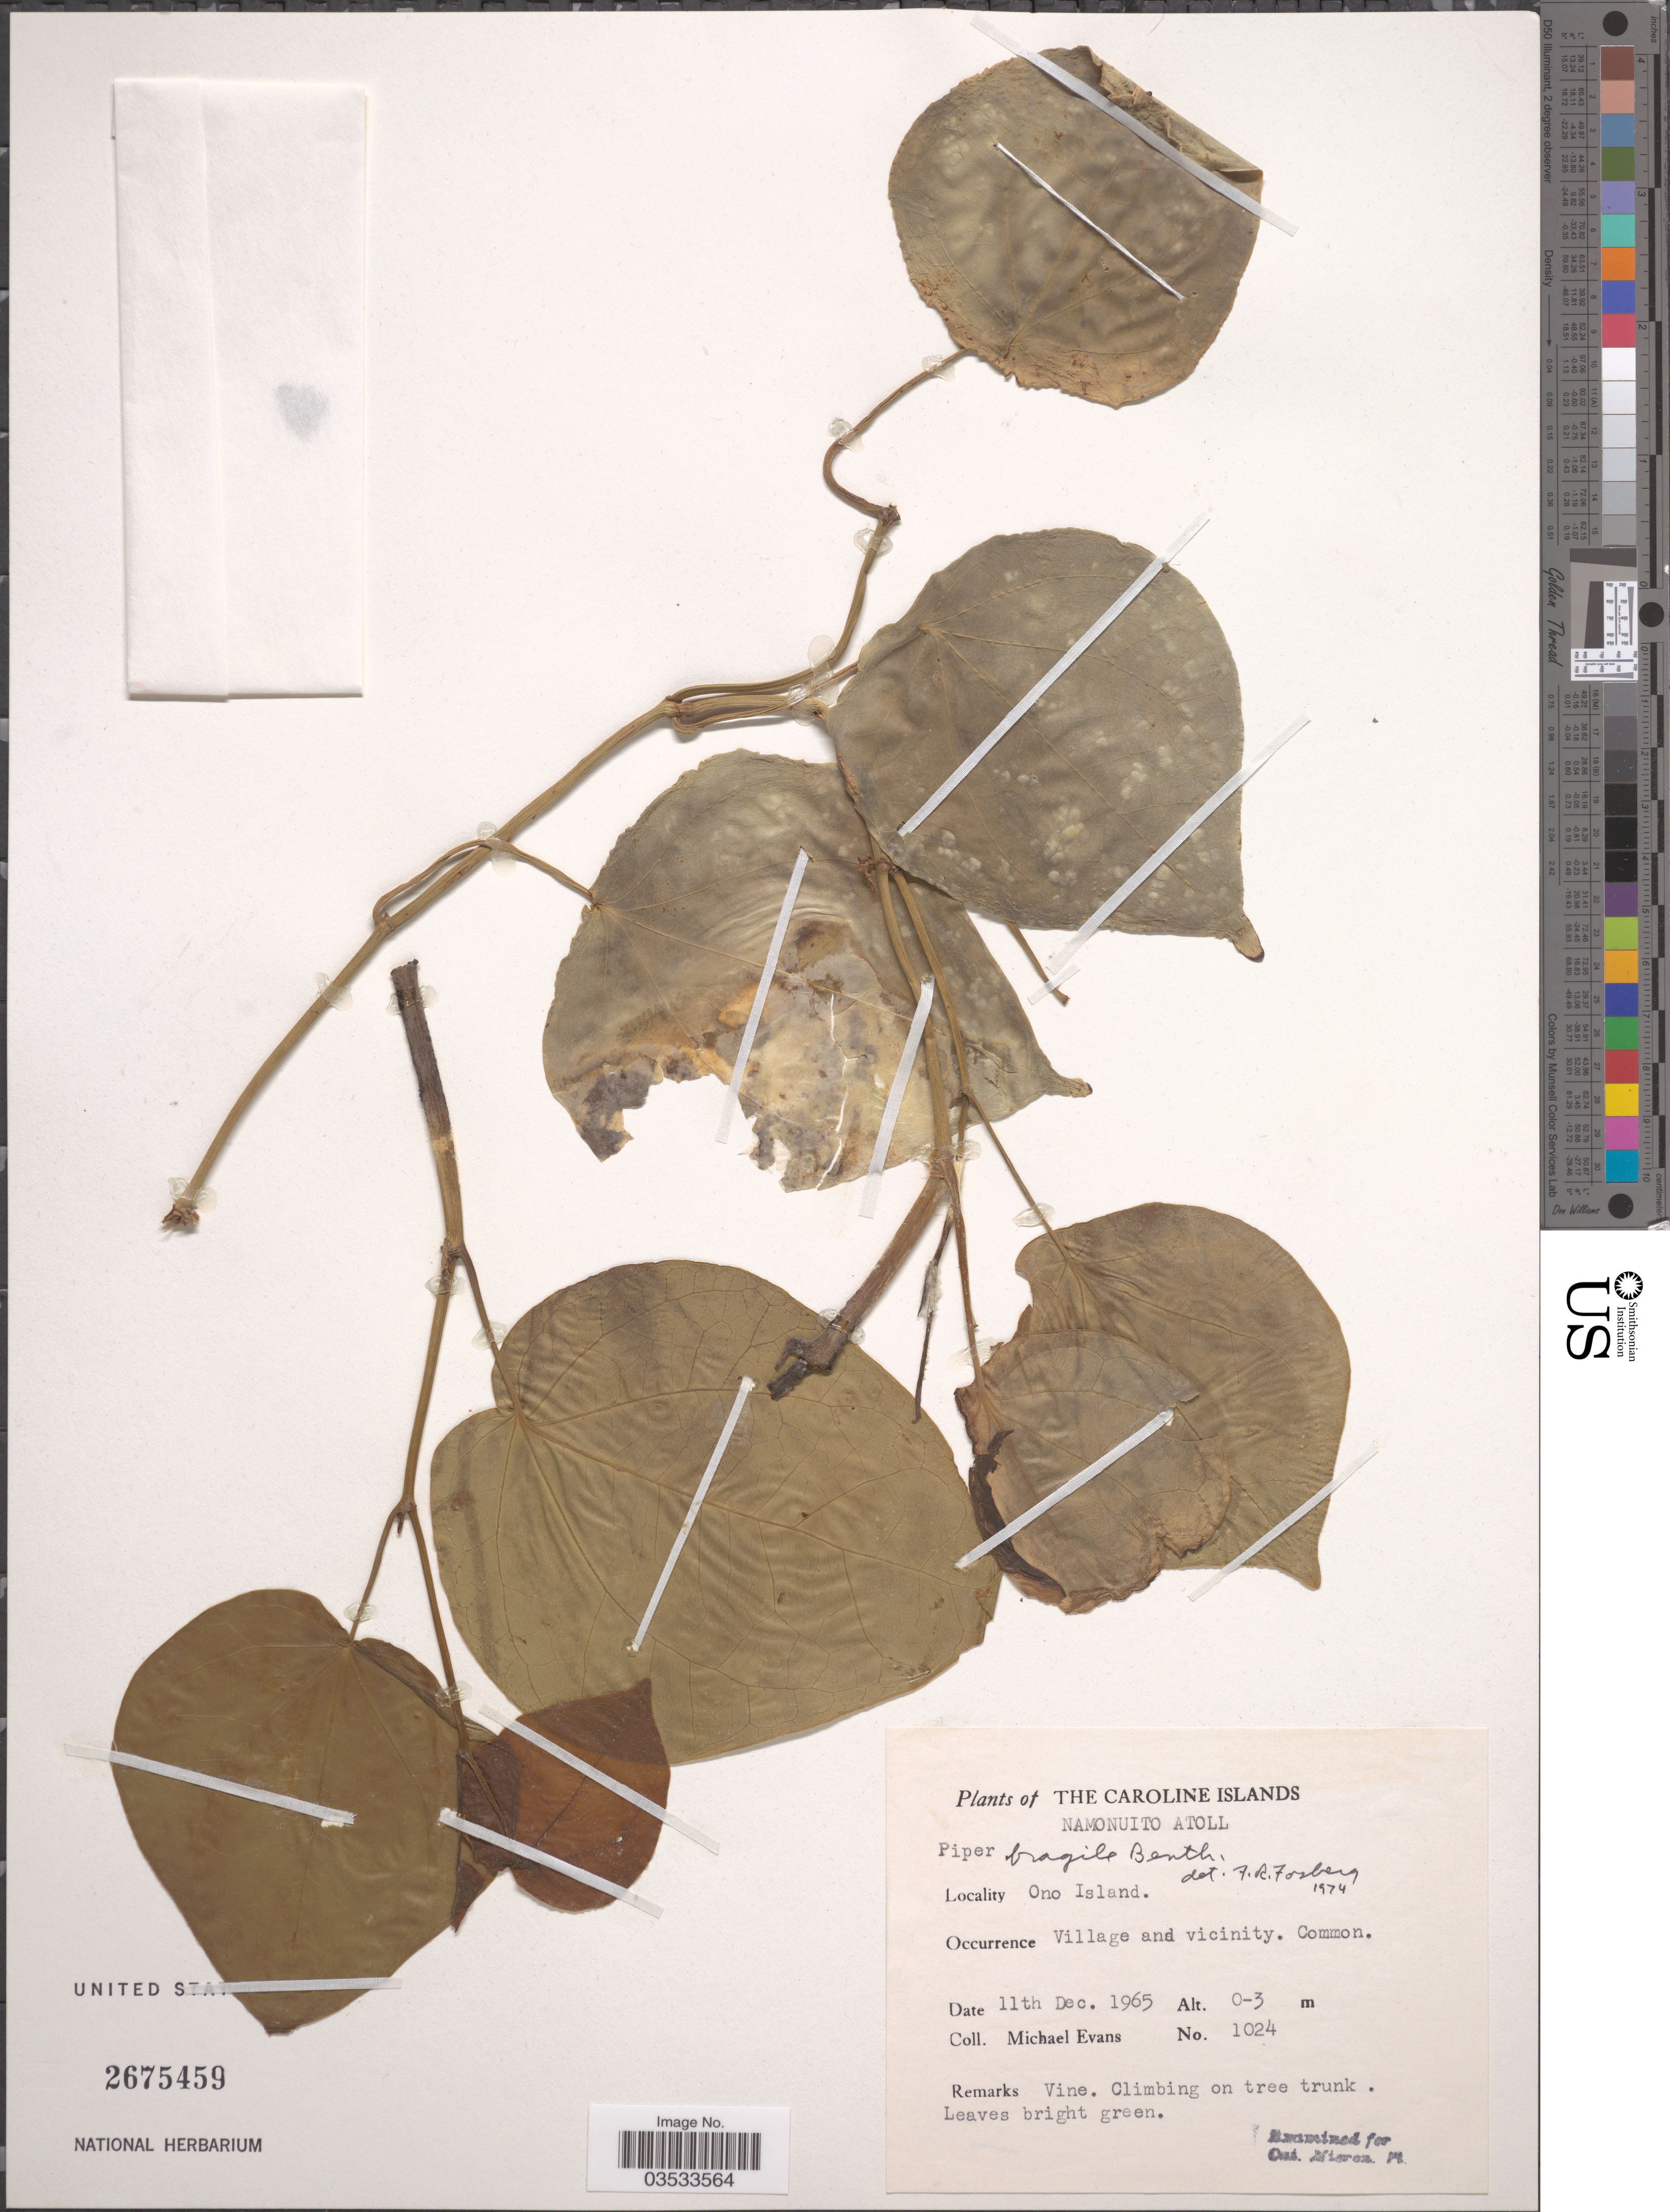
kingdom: Plantae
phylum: Tracheophyta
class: Magnoliopsida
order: Piperales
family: Piperaceae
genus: Piper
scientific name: Piper fragile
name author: Benth.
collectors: M. Evans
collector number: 1024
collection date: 1965-12-11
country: Micronesia, Federated States of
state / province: Truk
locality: The Caroline Islands. Namonuito Atoll. Ono Island. Village and vicinity.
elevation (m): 0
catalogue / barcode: US 2675459